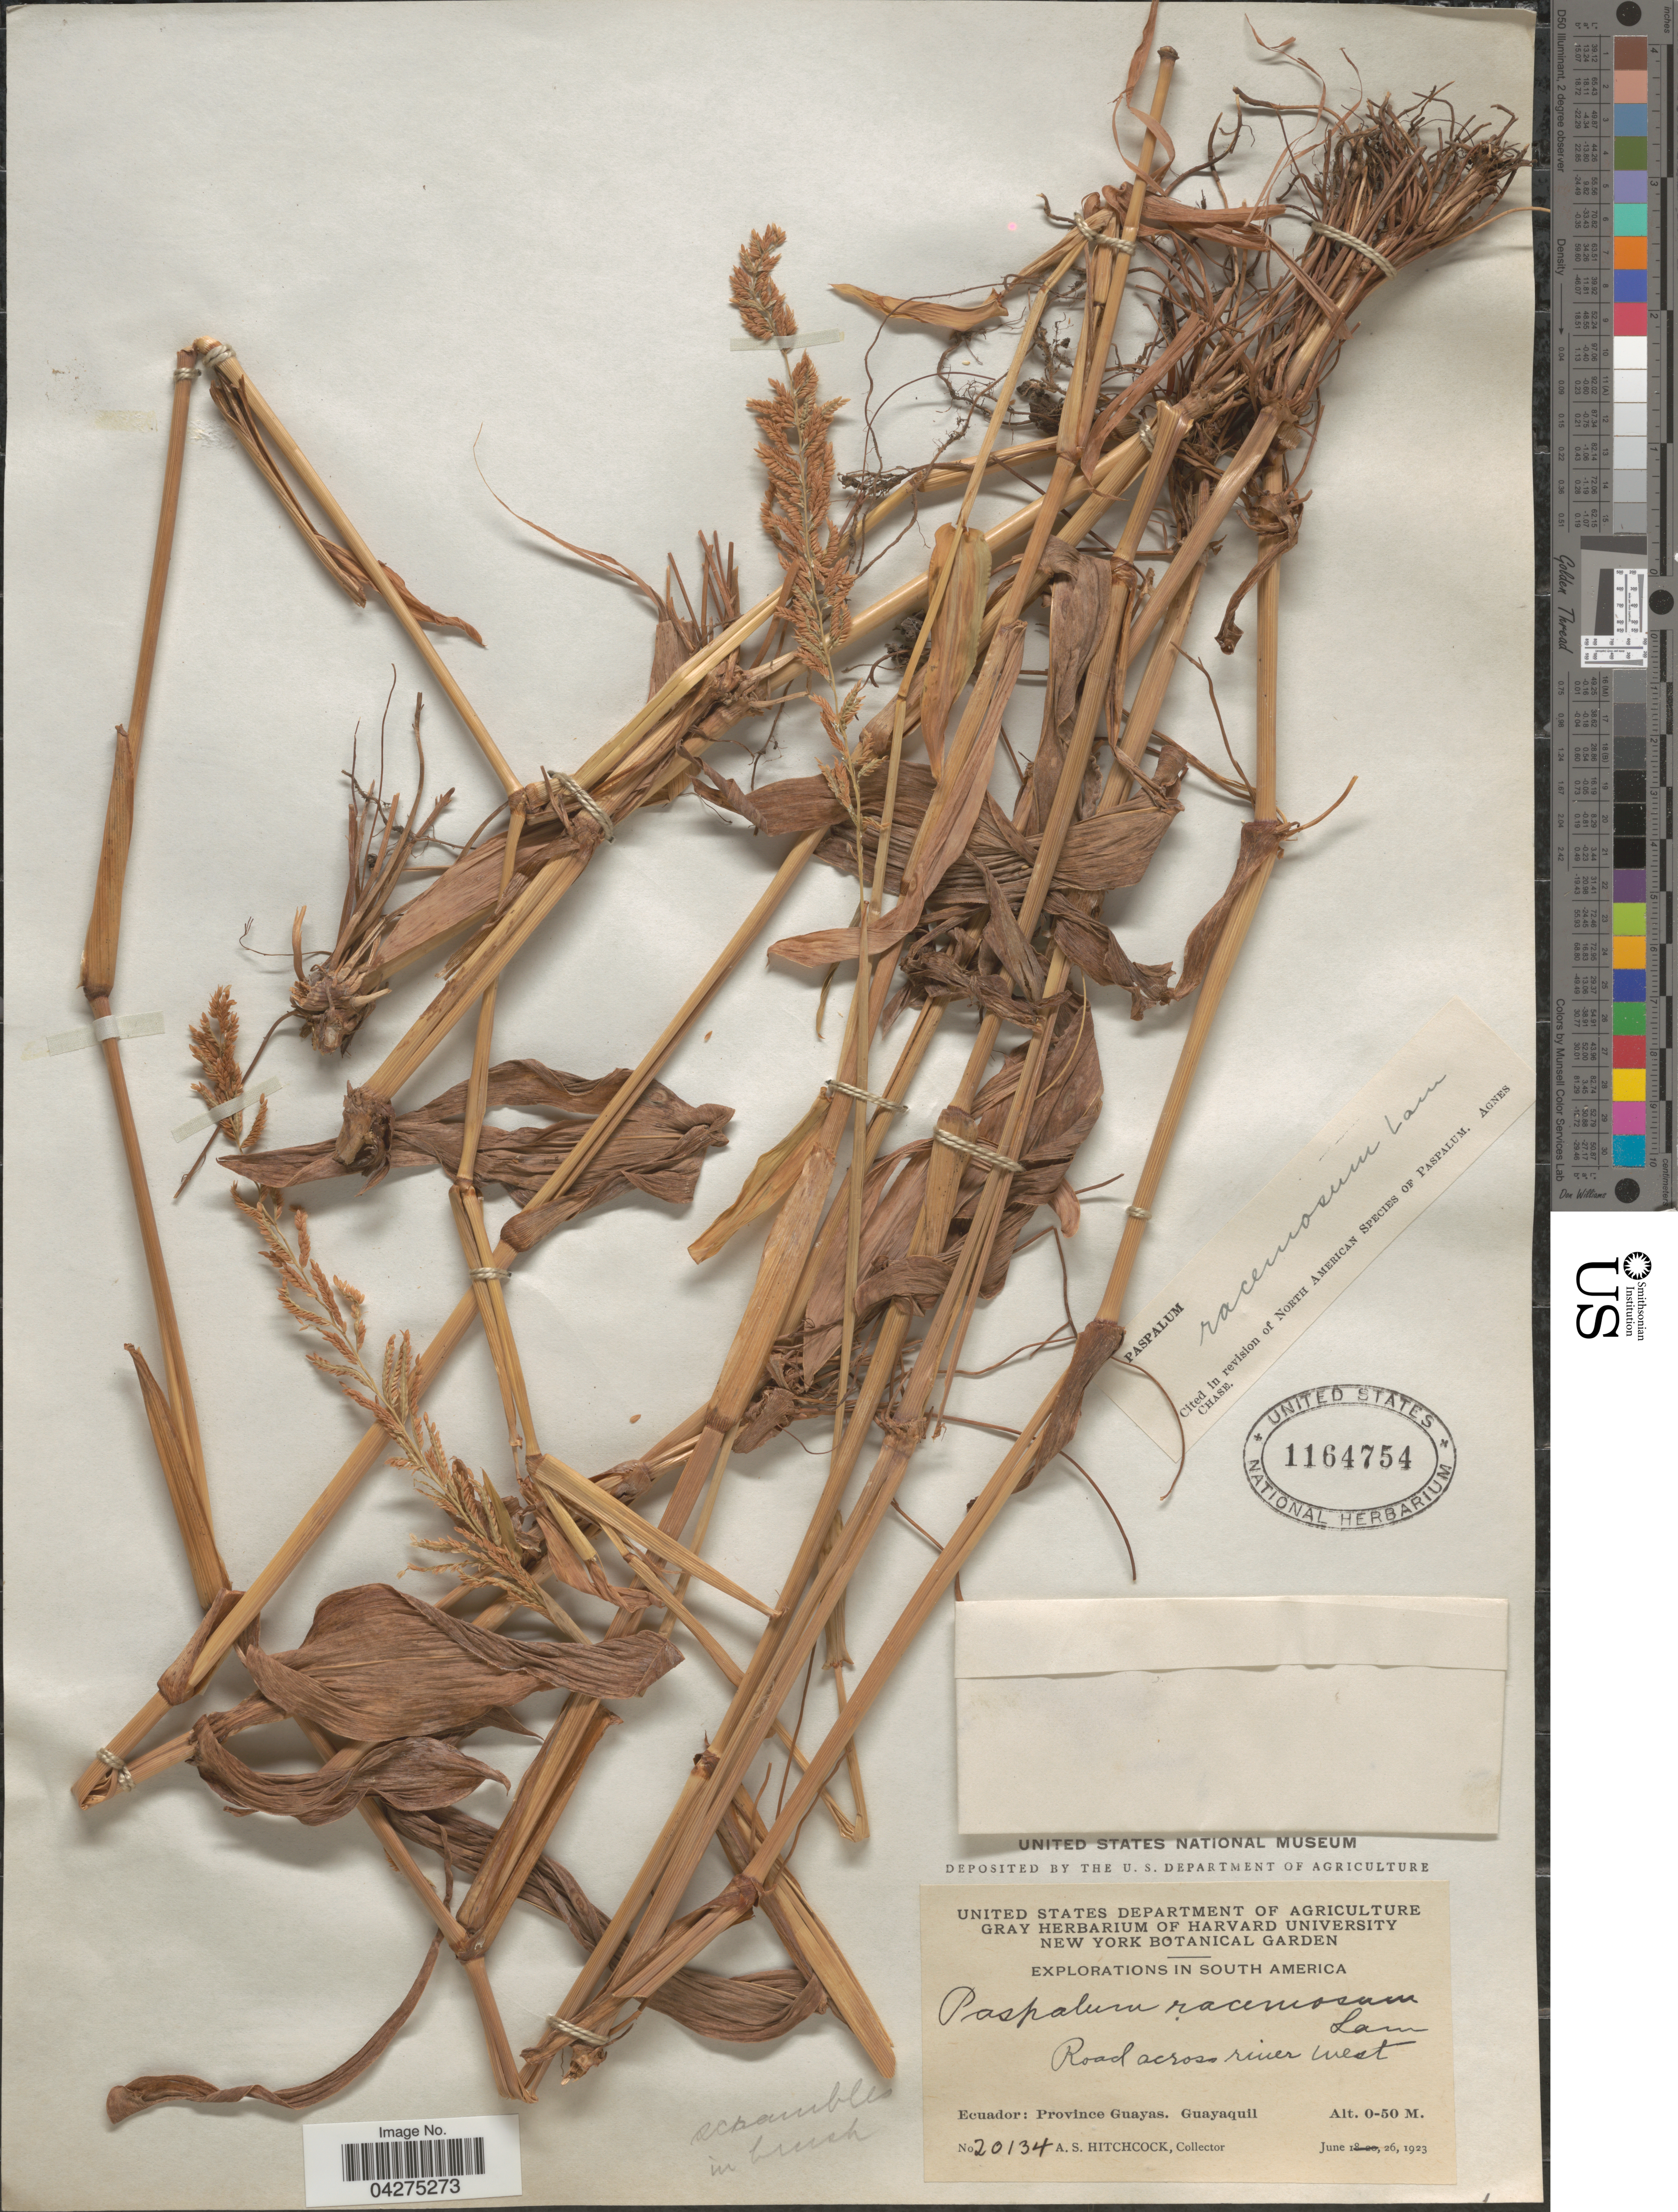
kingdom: Plantae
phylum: Tracheophyta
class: Liliopsida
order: Poales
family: Poaceae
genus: Paspalum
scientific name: Paspalum racemosum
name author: Lam.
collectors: A. S. Hitchcock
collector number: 20134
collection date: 1923-06-26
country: Ecuador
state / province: Guayas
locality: Explorations in South America. Guayaquil.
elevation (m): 0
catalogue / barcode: US 1164754